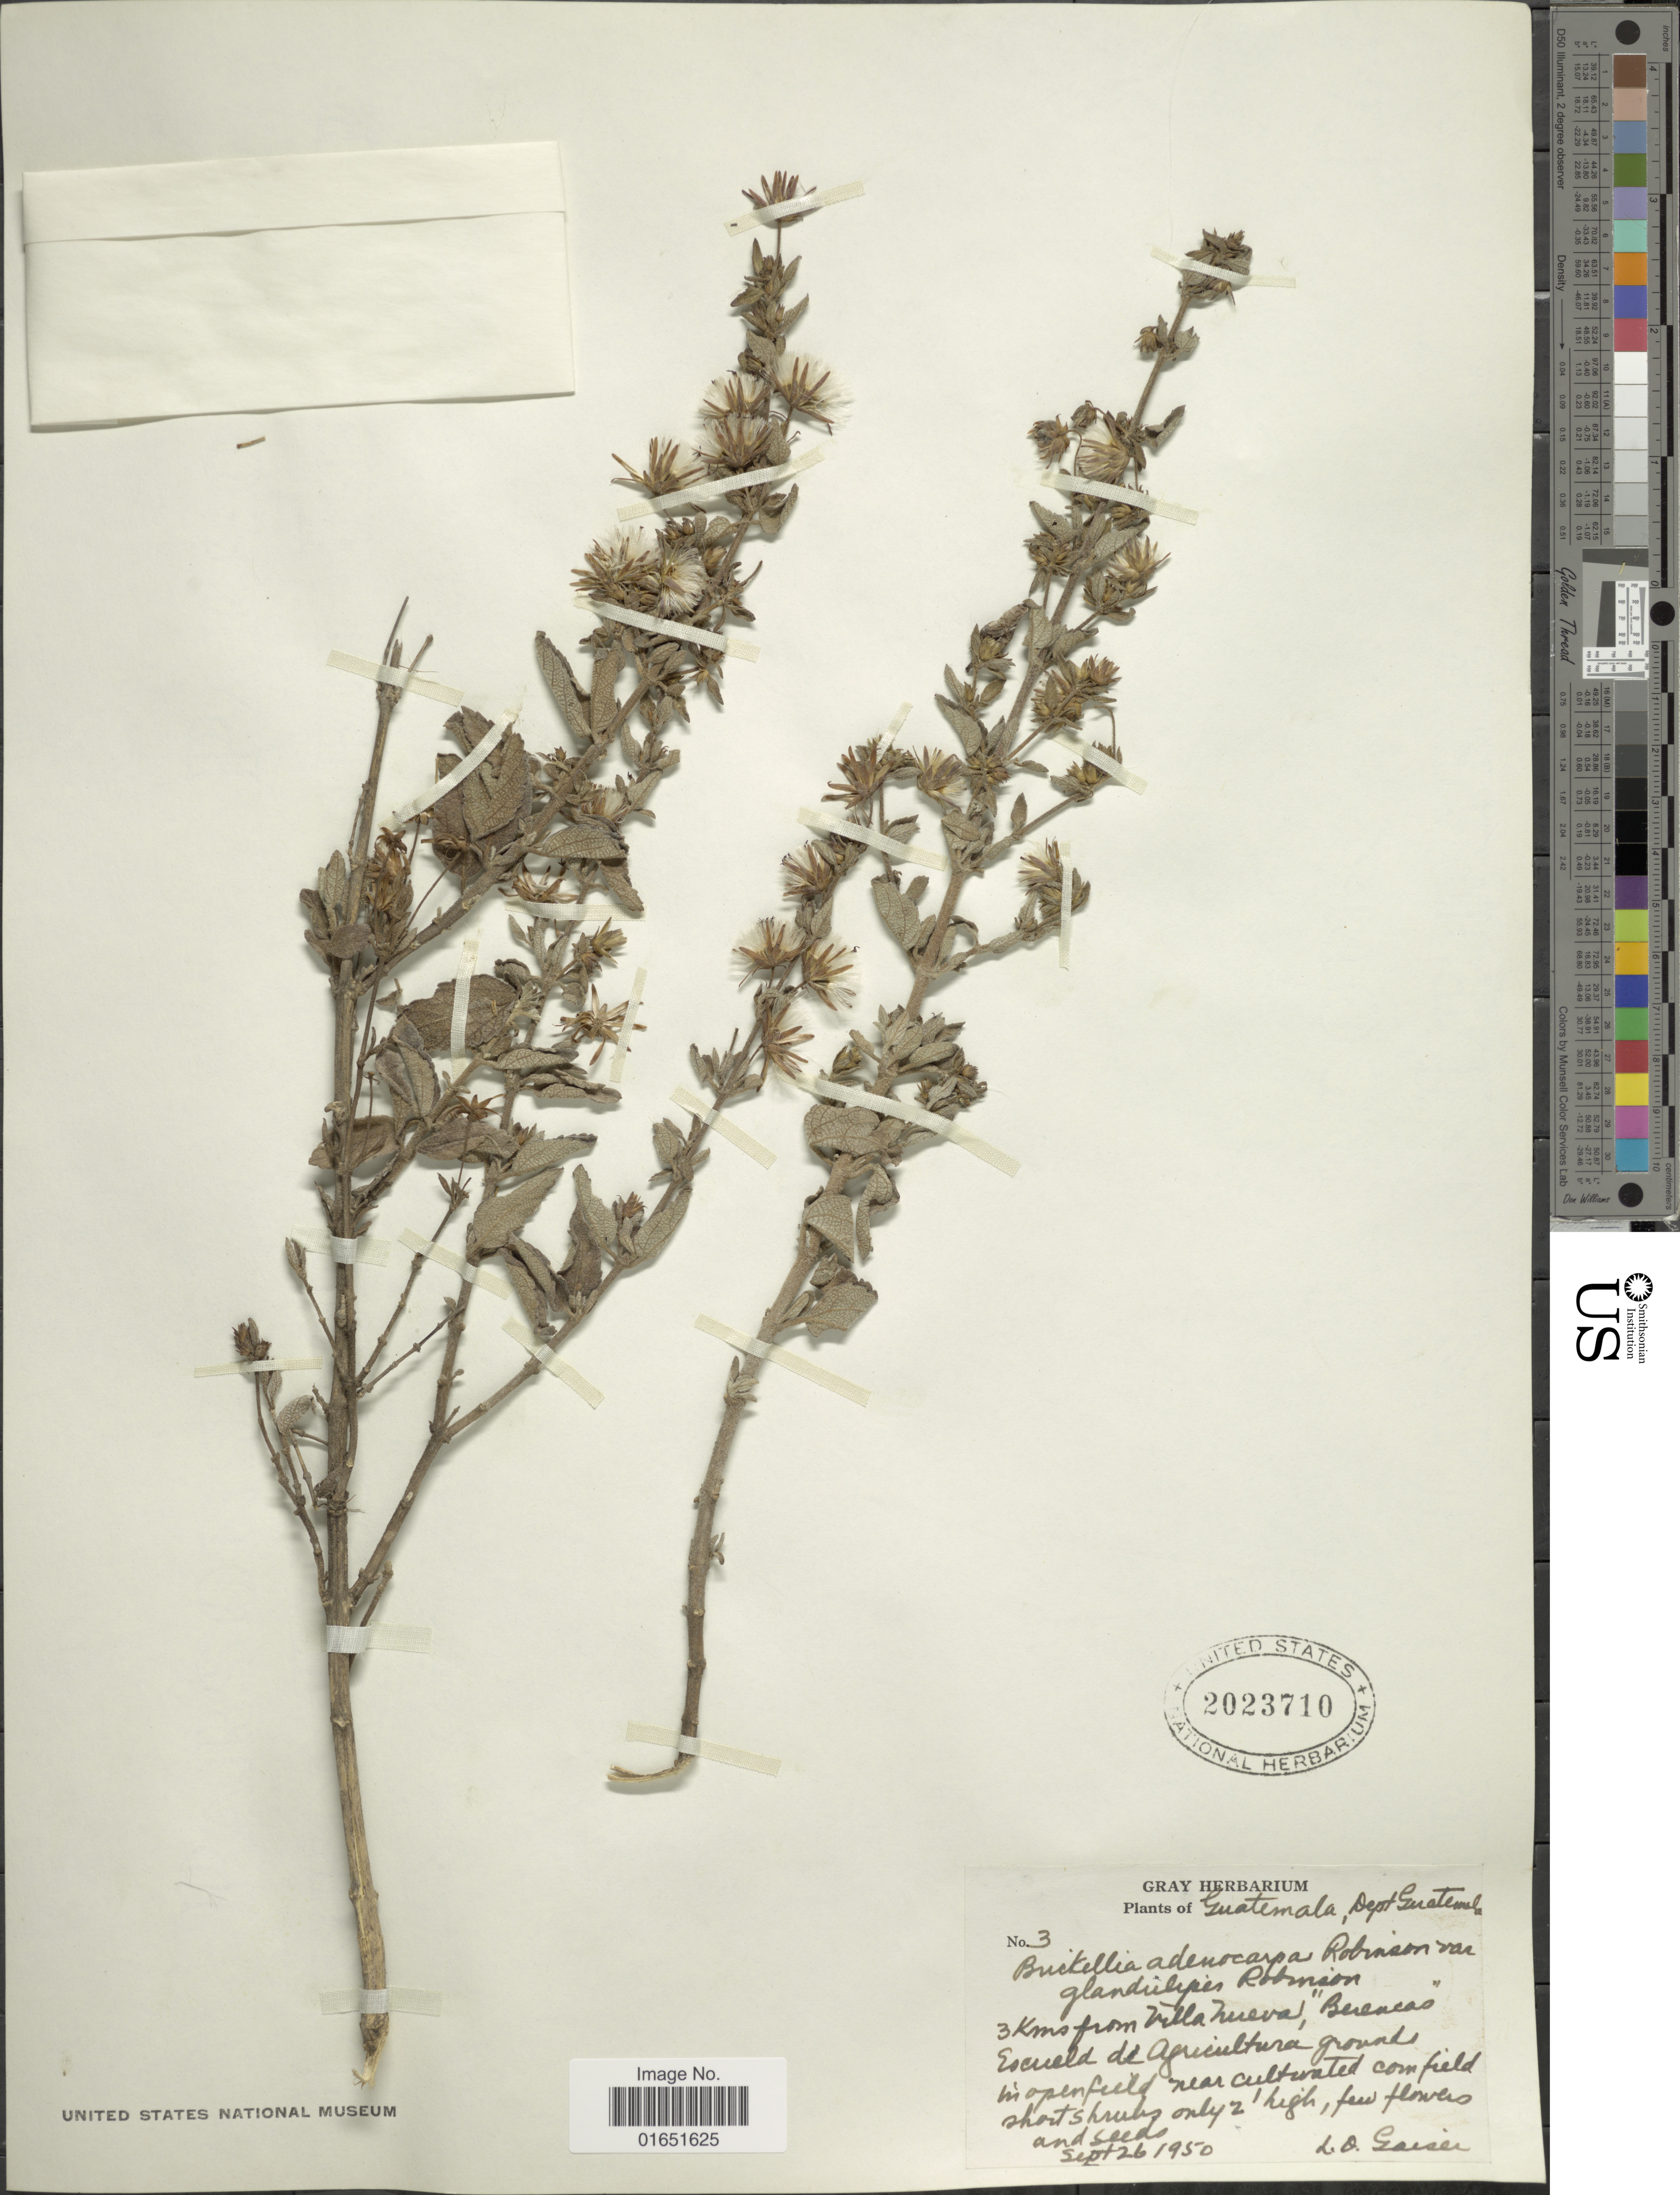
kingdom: Plantae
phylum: Tracheophyta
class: Magnoliopsida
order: Asterales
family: Asteraceae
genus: Brickellia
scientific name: Brickellia adenocarpa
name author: B.L. Rob.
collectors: L. Gaiser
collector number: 3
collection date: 1950-09-26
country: Guatemala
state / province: Guatemala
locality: Dept Guatemala, 3 kms from Villa Nueva, 'Berencas Escueld de Agricultural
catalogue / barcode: US 2023710